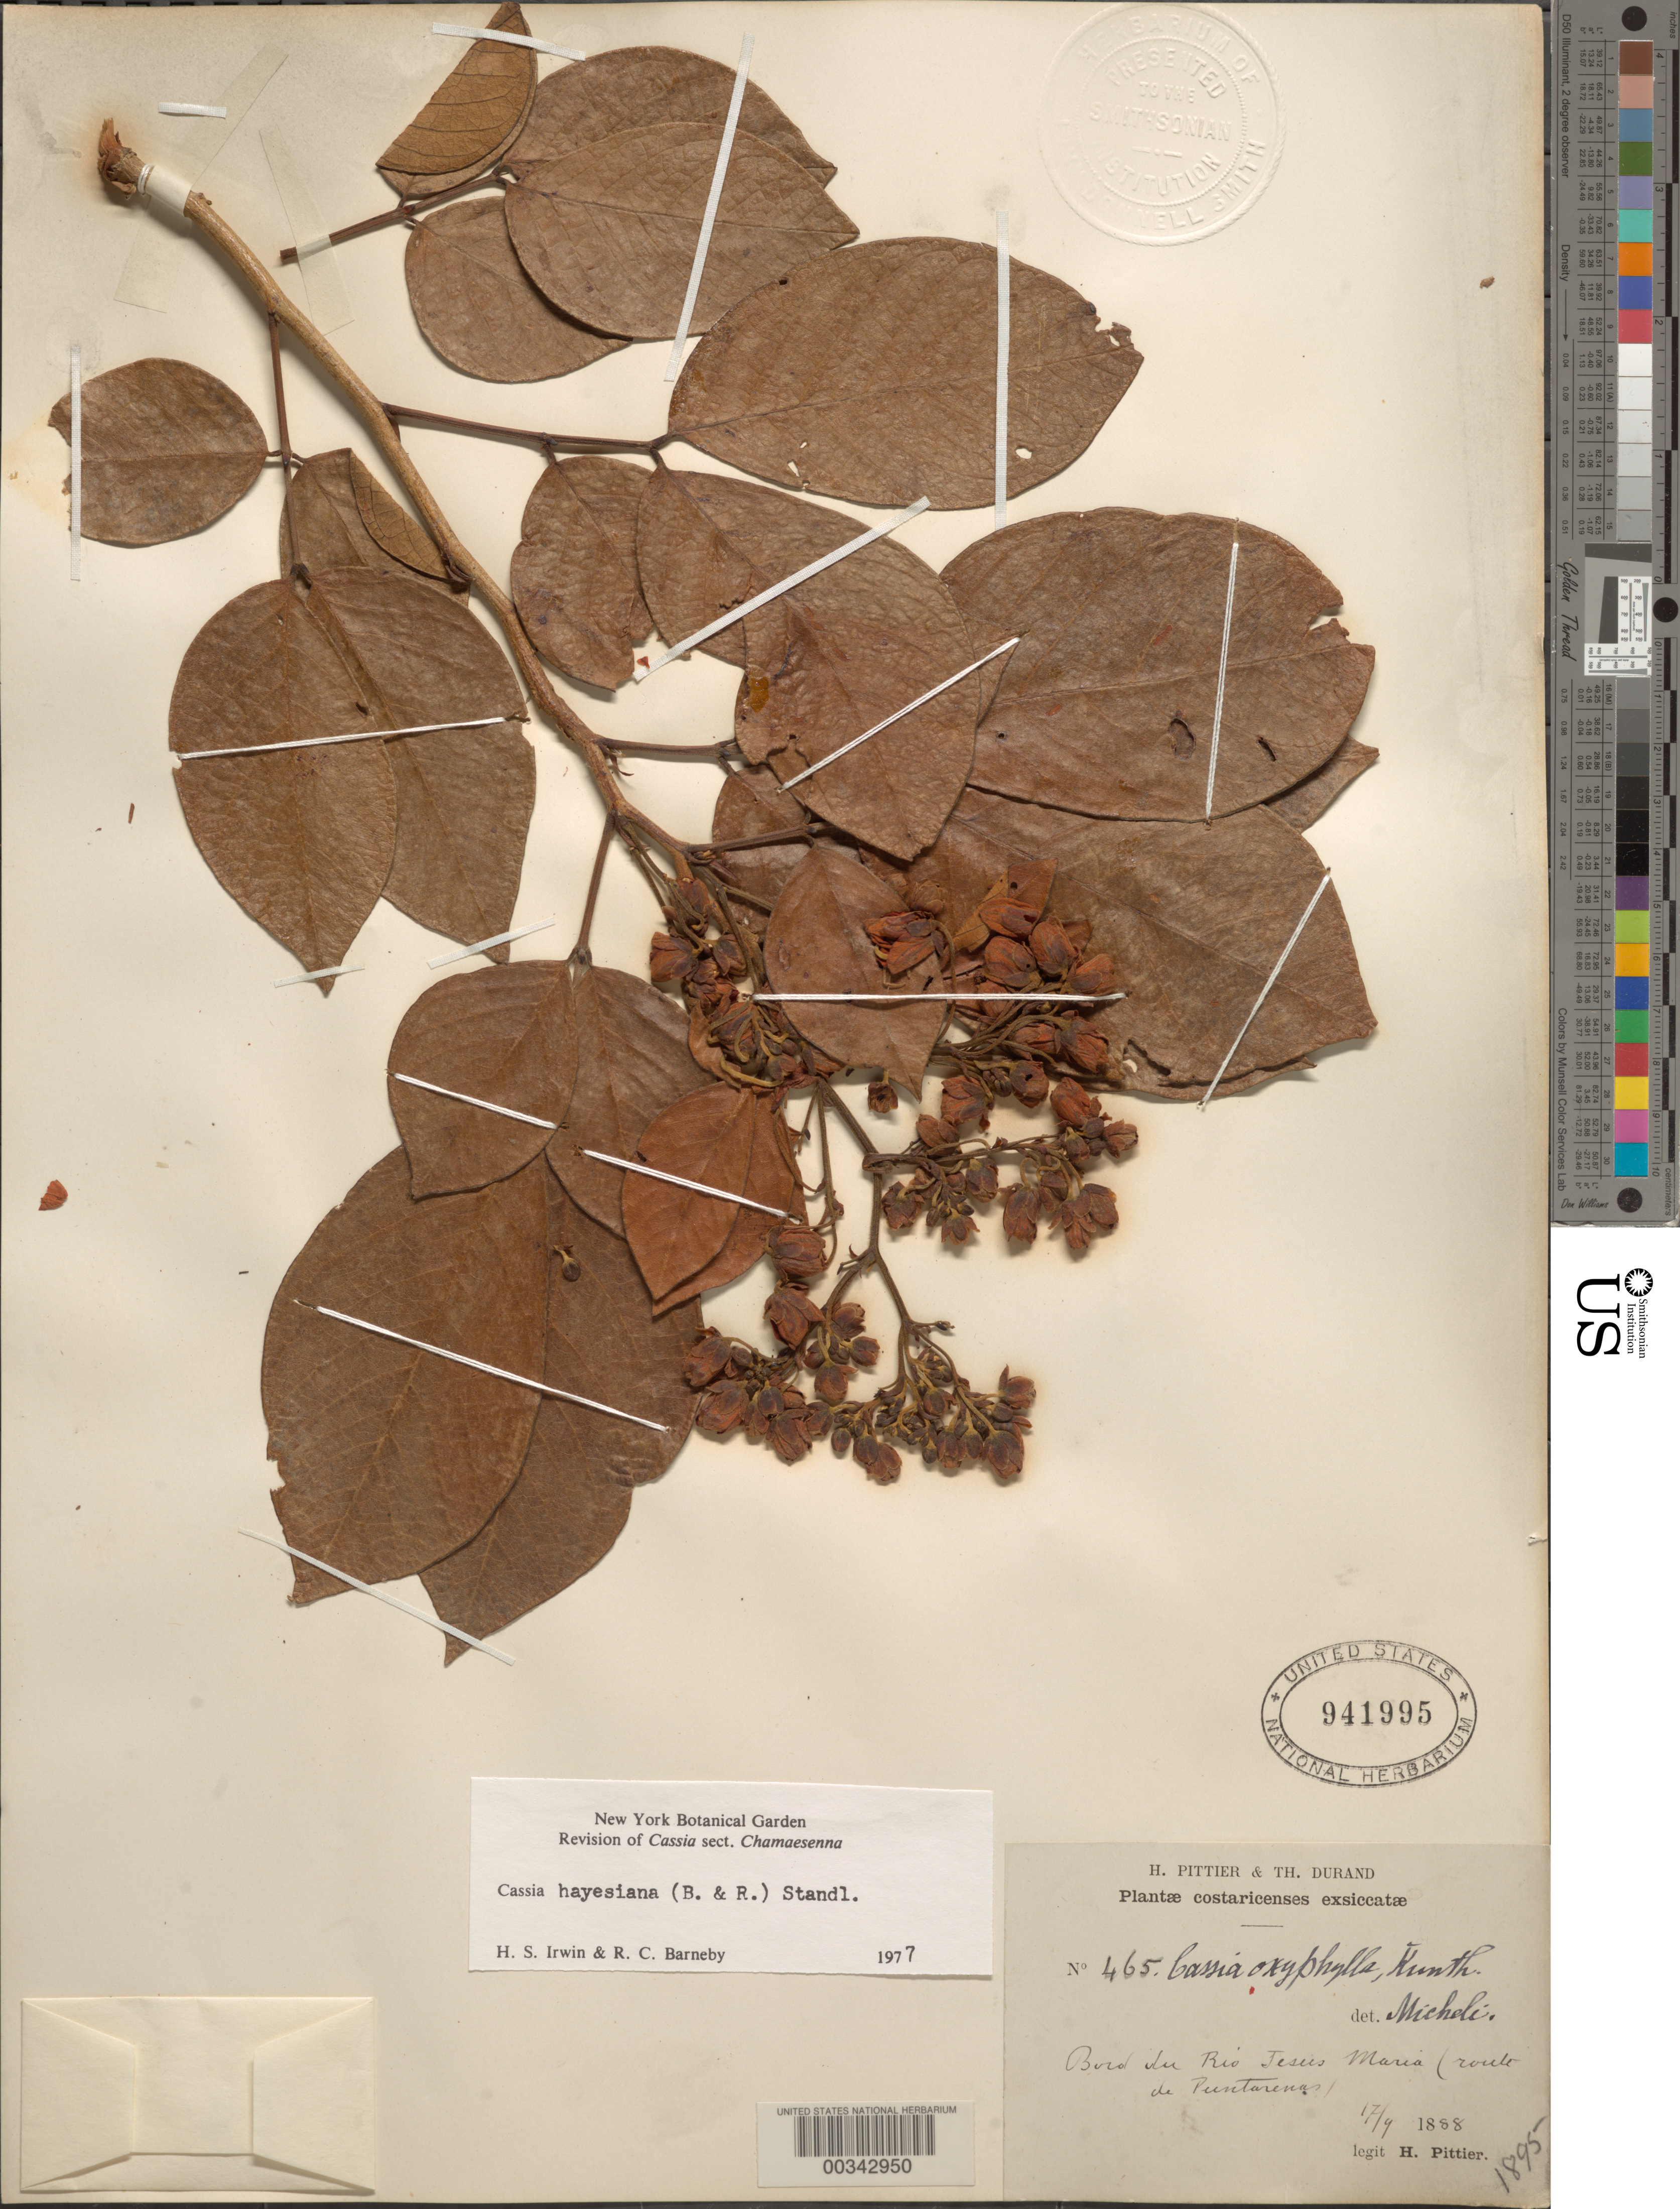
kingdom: Plantae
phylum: Tracheophyta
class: Magnoliopsida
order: Fabales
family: Fabaceae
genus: Senna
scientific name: Senna hayesiana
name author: (Britton & Rose) H.S. Irwin & Barneby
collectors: H. F. Pittier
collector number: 465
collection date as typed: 17 Sep 1888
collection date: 1888-09-17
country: Costa Rica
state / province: Puntarenas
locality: Rio jesus maria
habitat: Edge of river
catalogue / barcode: US 941995